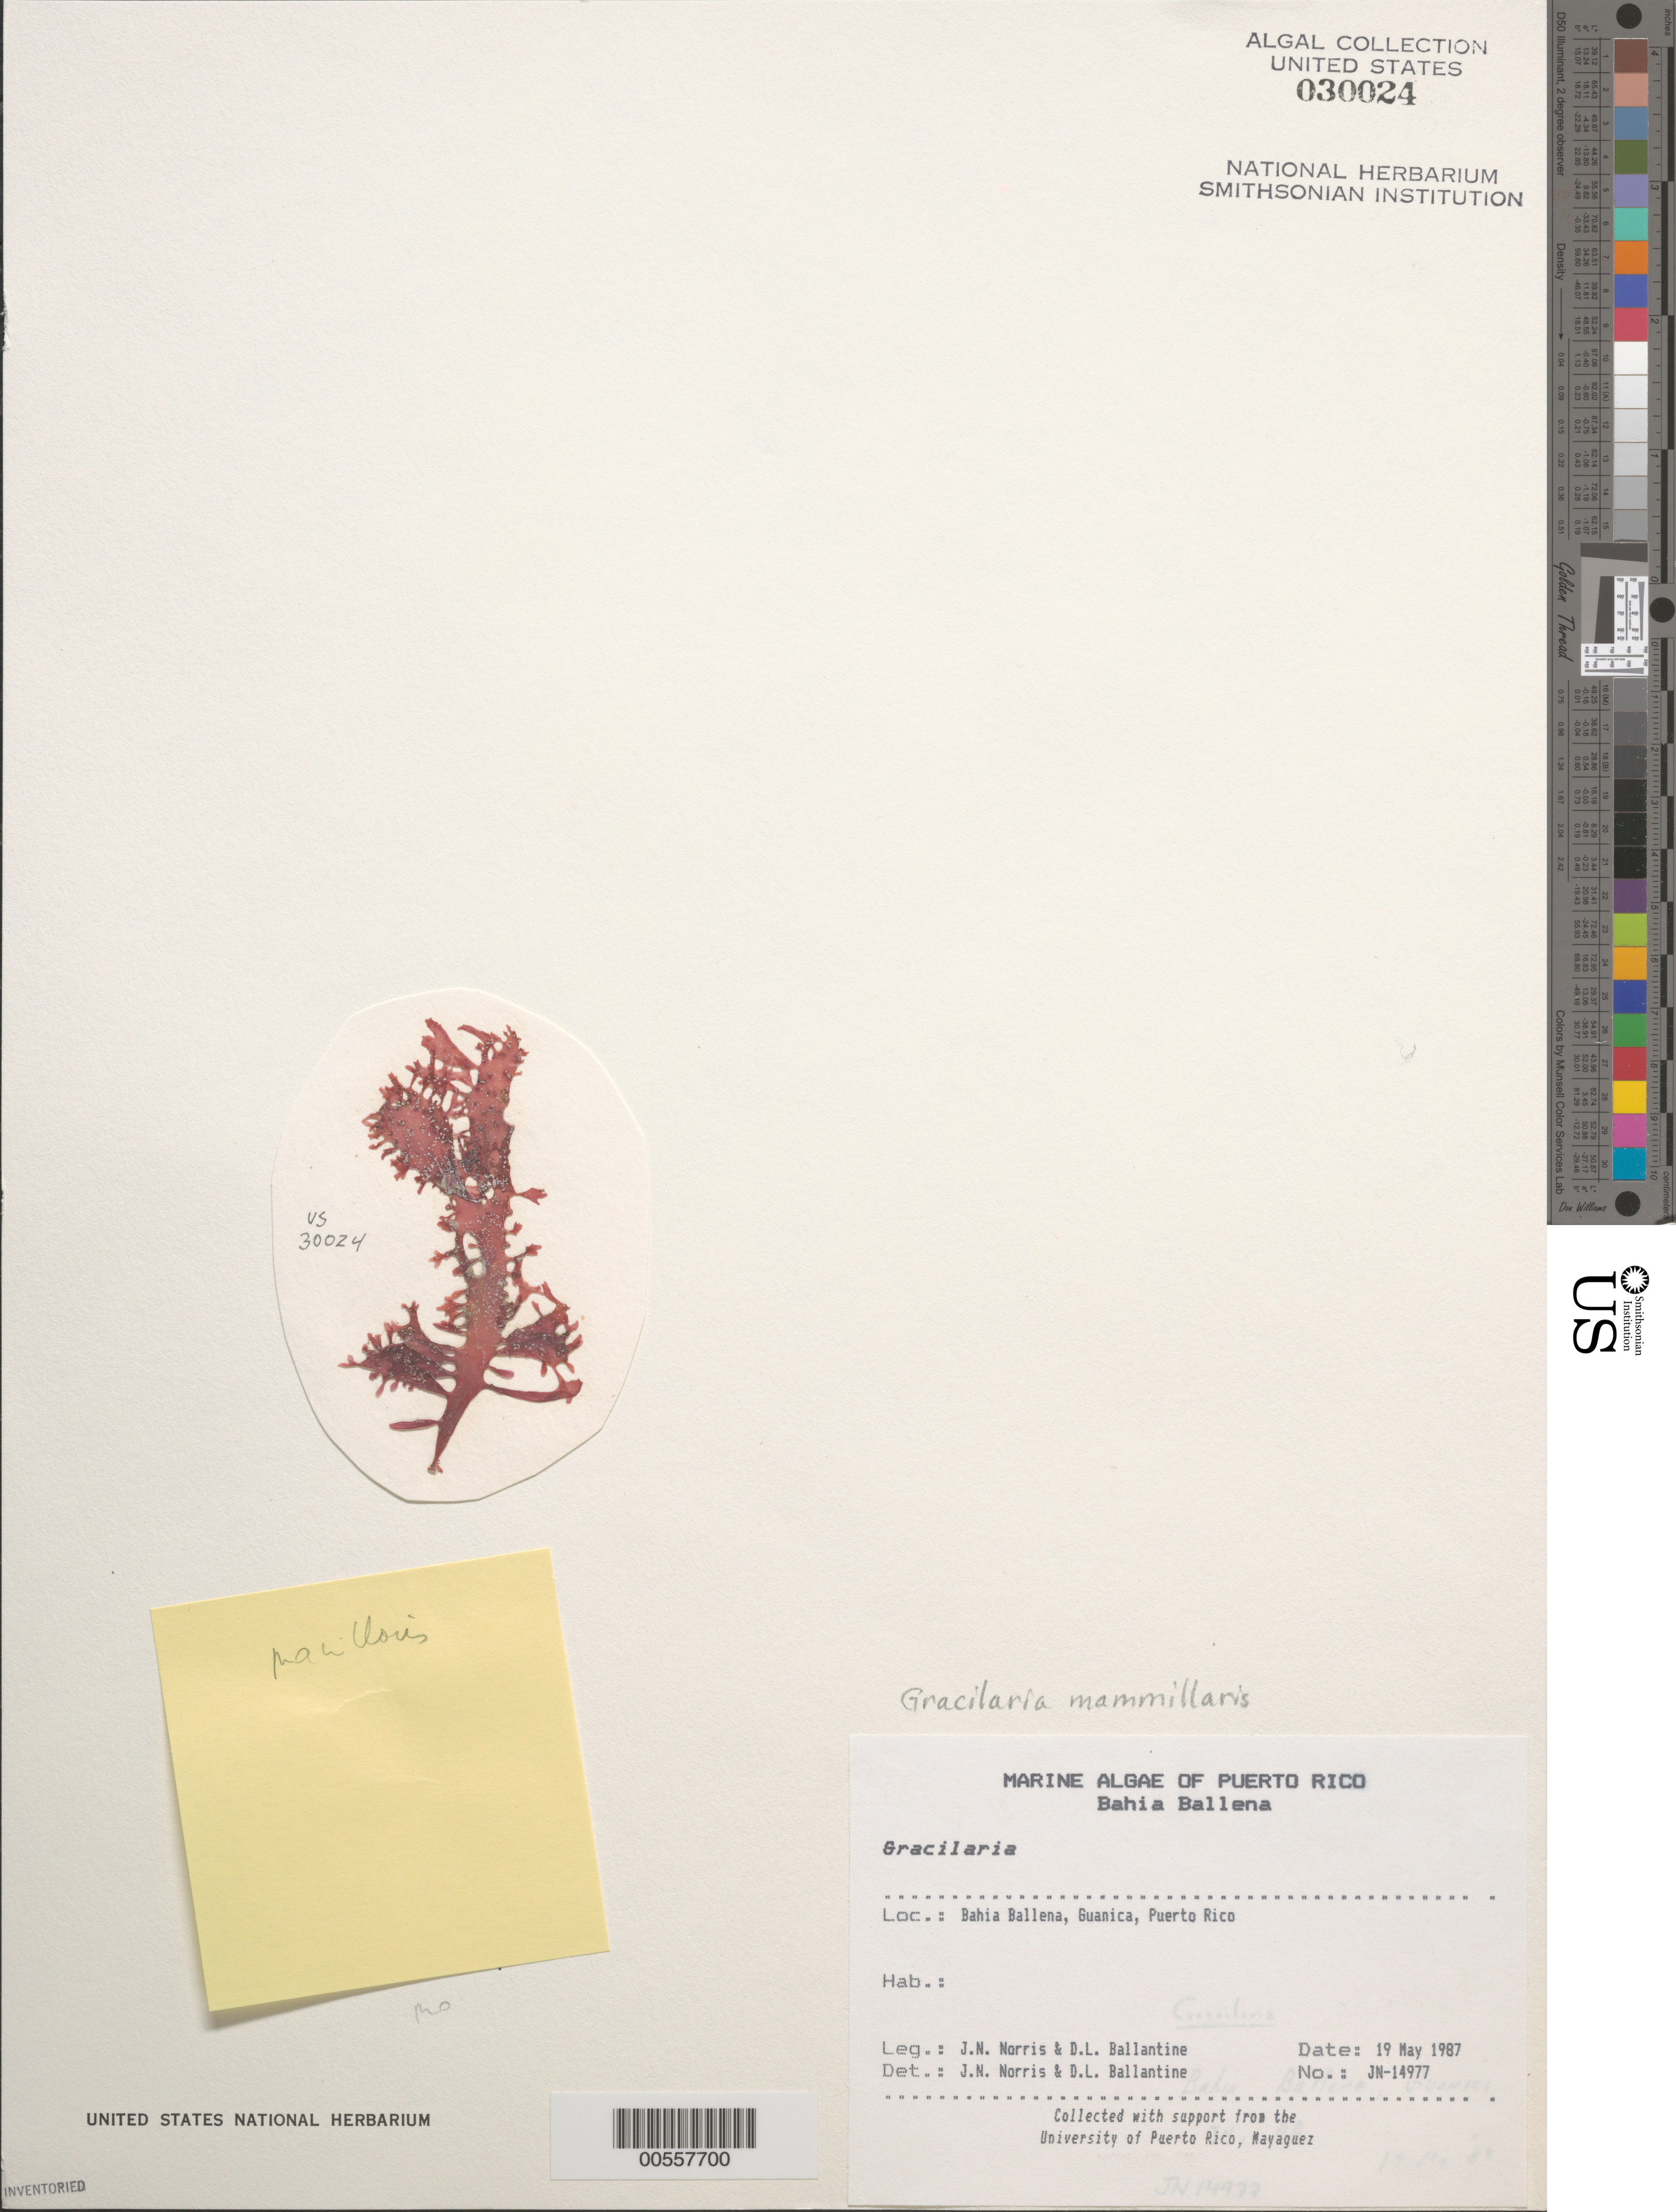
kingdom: Plantae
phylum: Rhodophyta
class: Florideophyceae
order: Gracilariales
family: Gracilariaceae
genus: Gracilaria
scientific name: Gracilaria mammillaris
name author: (Mont.) M. Howe in Britton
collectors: J. N. Norris & D.L. Ballantine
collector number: JN-14977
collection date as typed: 19 May 1987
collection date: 1987-05-19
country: Puerto Rico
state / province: Guanica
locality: Bahia Ballena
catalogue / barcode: US 30024